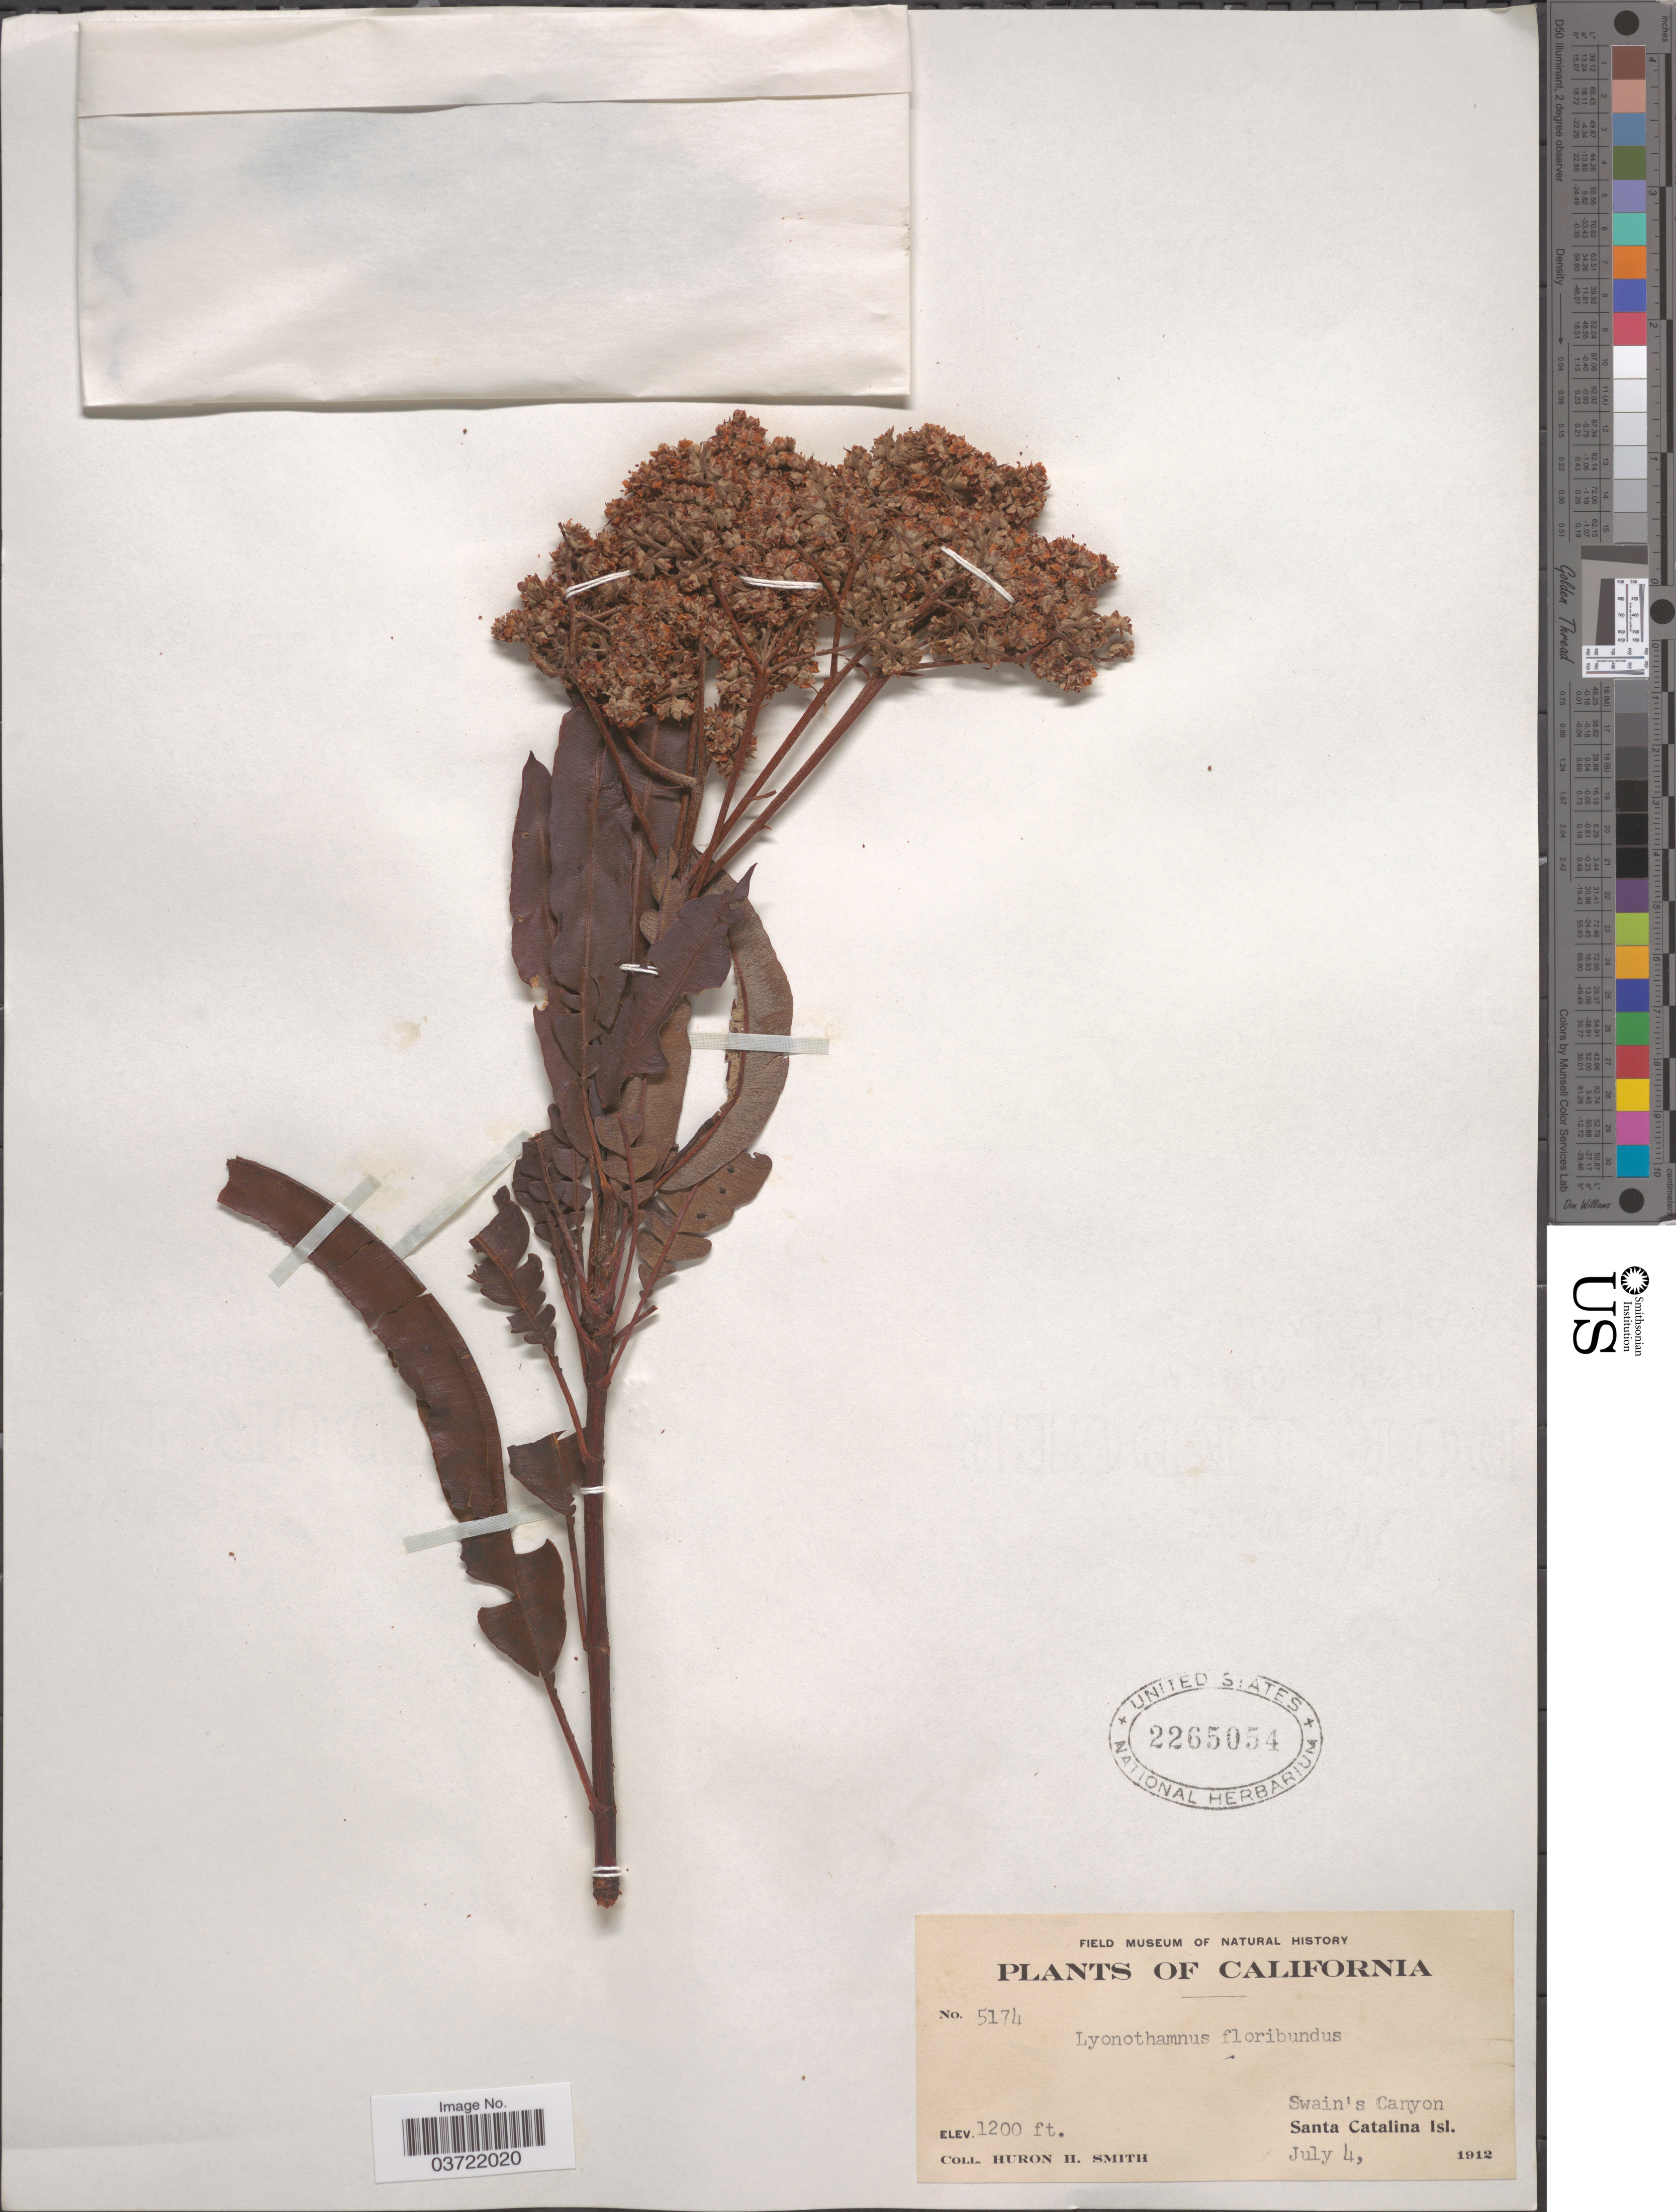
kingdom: Plantae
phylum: Tracheophyta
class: Magnoliopsida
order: Rosales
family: Rosaceae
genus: Lyonothamnus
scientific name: Lyonothamnus floribundus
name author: A. Gray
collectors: Huron H. Smith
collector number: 5174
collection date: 1912-07-04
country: United States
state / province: California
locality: Swain's Canyon. Santa Catalina Isl.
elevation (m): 366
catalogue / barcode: US 2265054